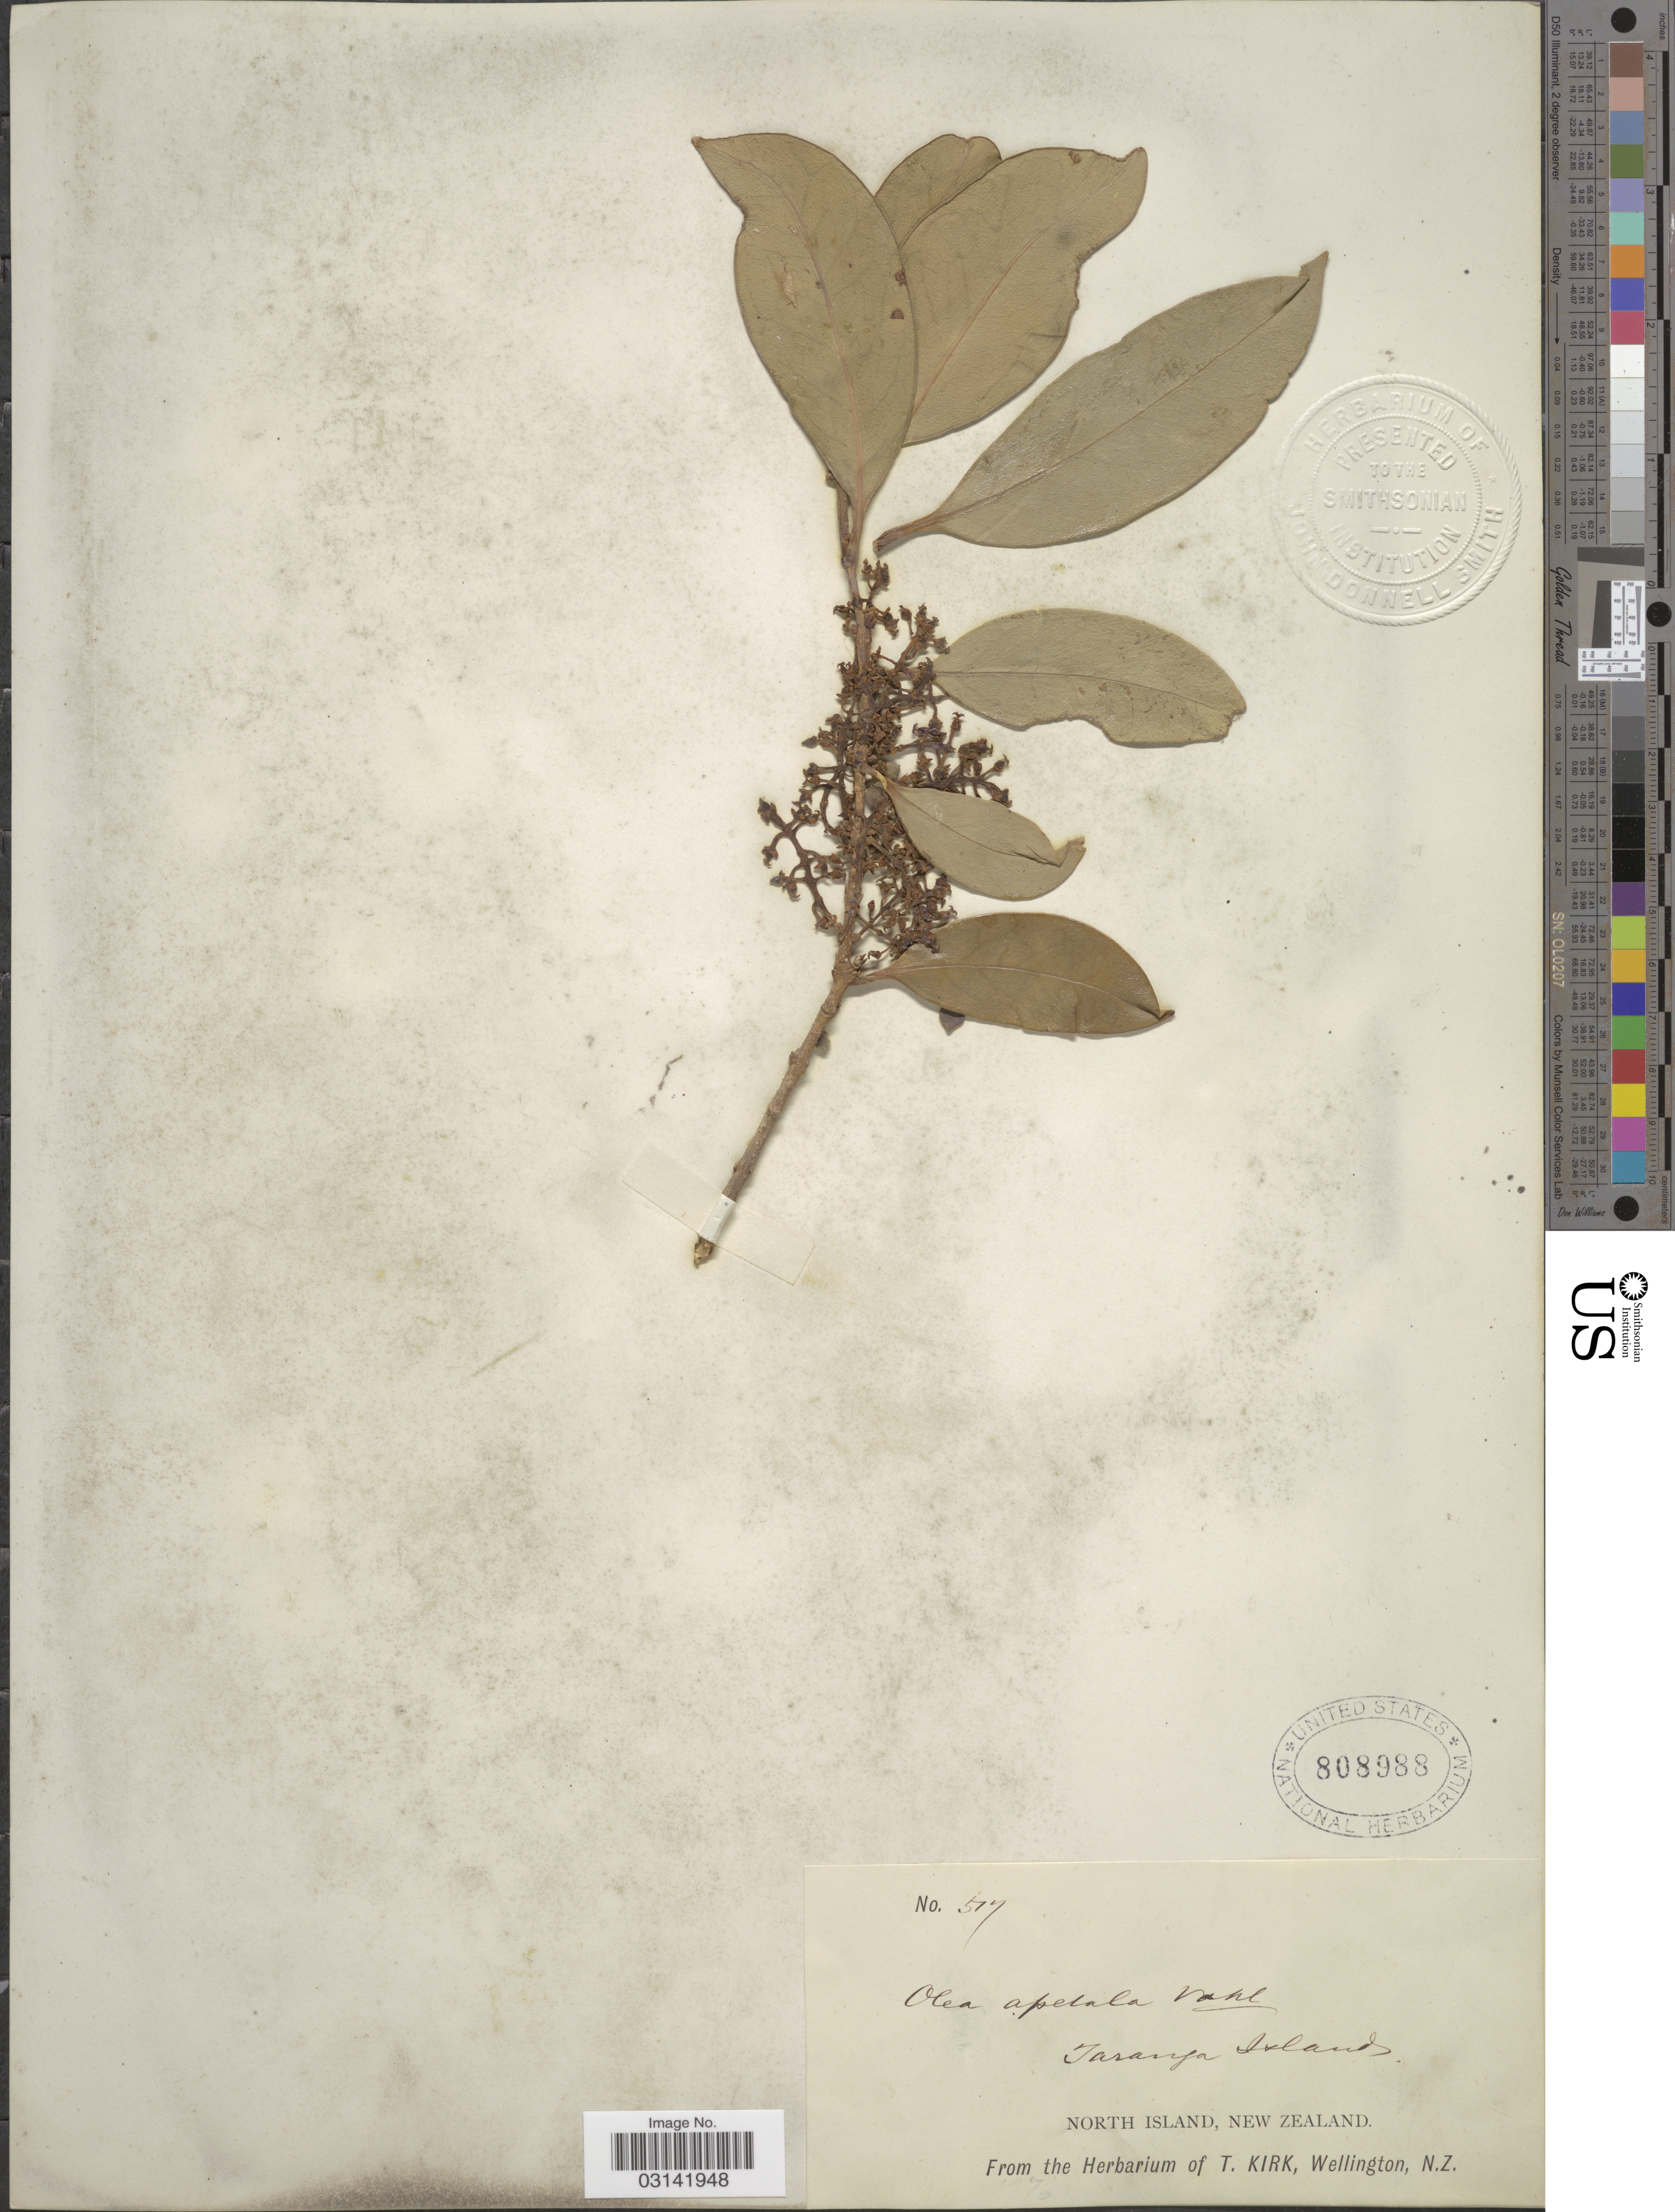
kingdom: Plantae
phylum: Tracheophyta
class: Magnoliopsida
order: Lamiales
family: Oleaceae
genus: Olea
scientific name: Olea apetala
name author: Vahl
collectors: ex Herb. T. Kirk, Wellington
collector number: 517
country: New Zealand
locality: Taranga Islands, North Island.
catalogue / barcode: US 808988